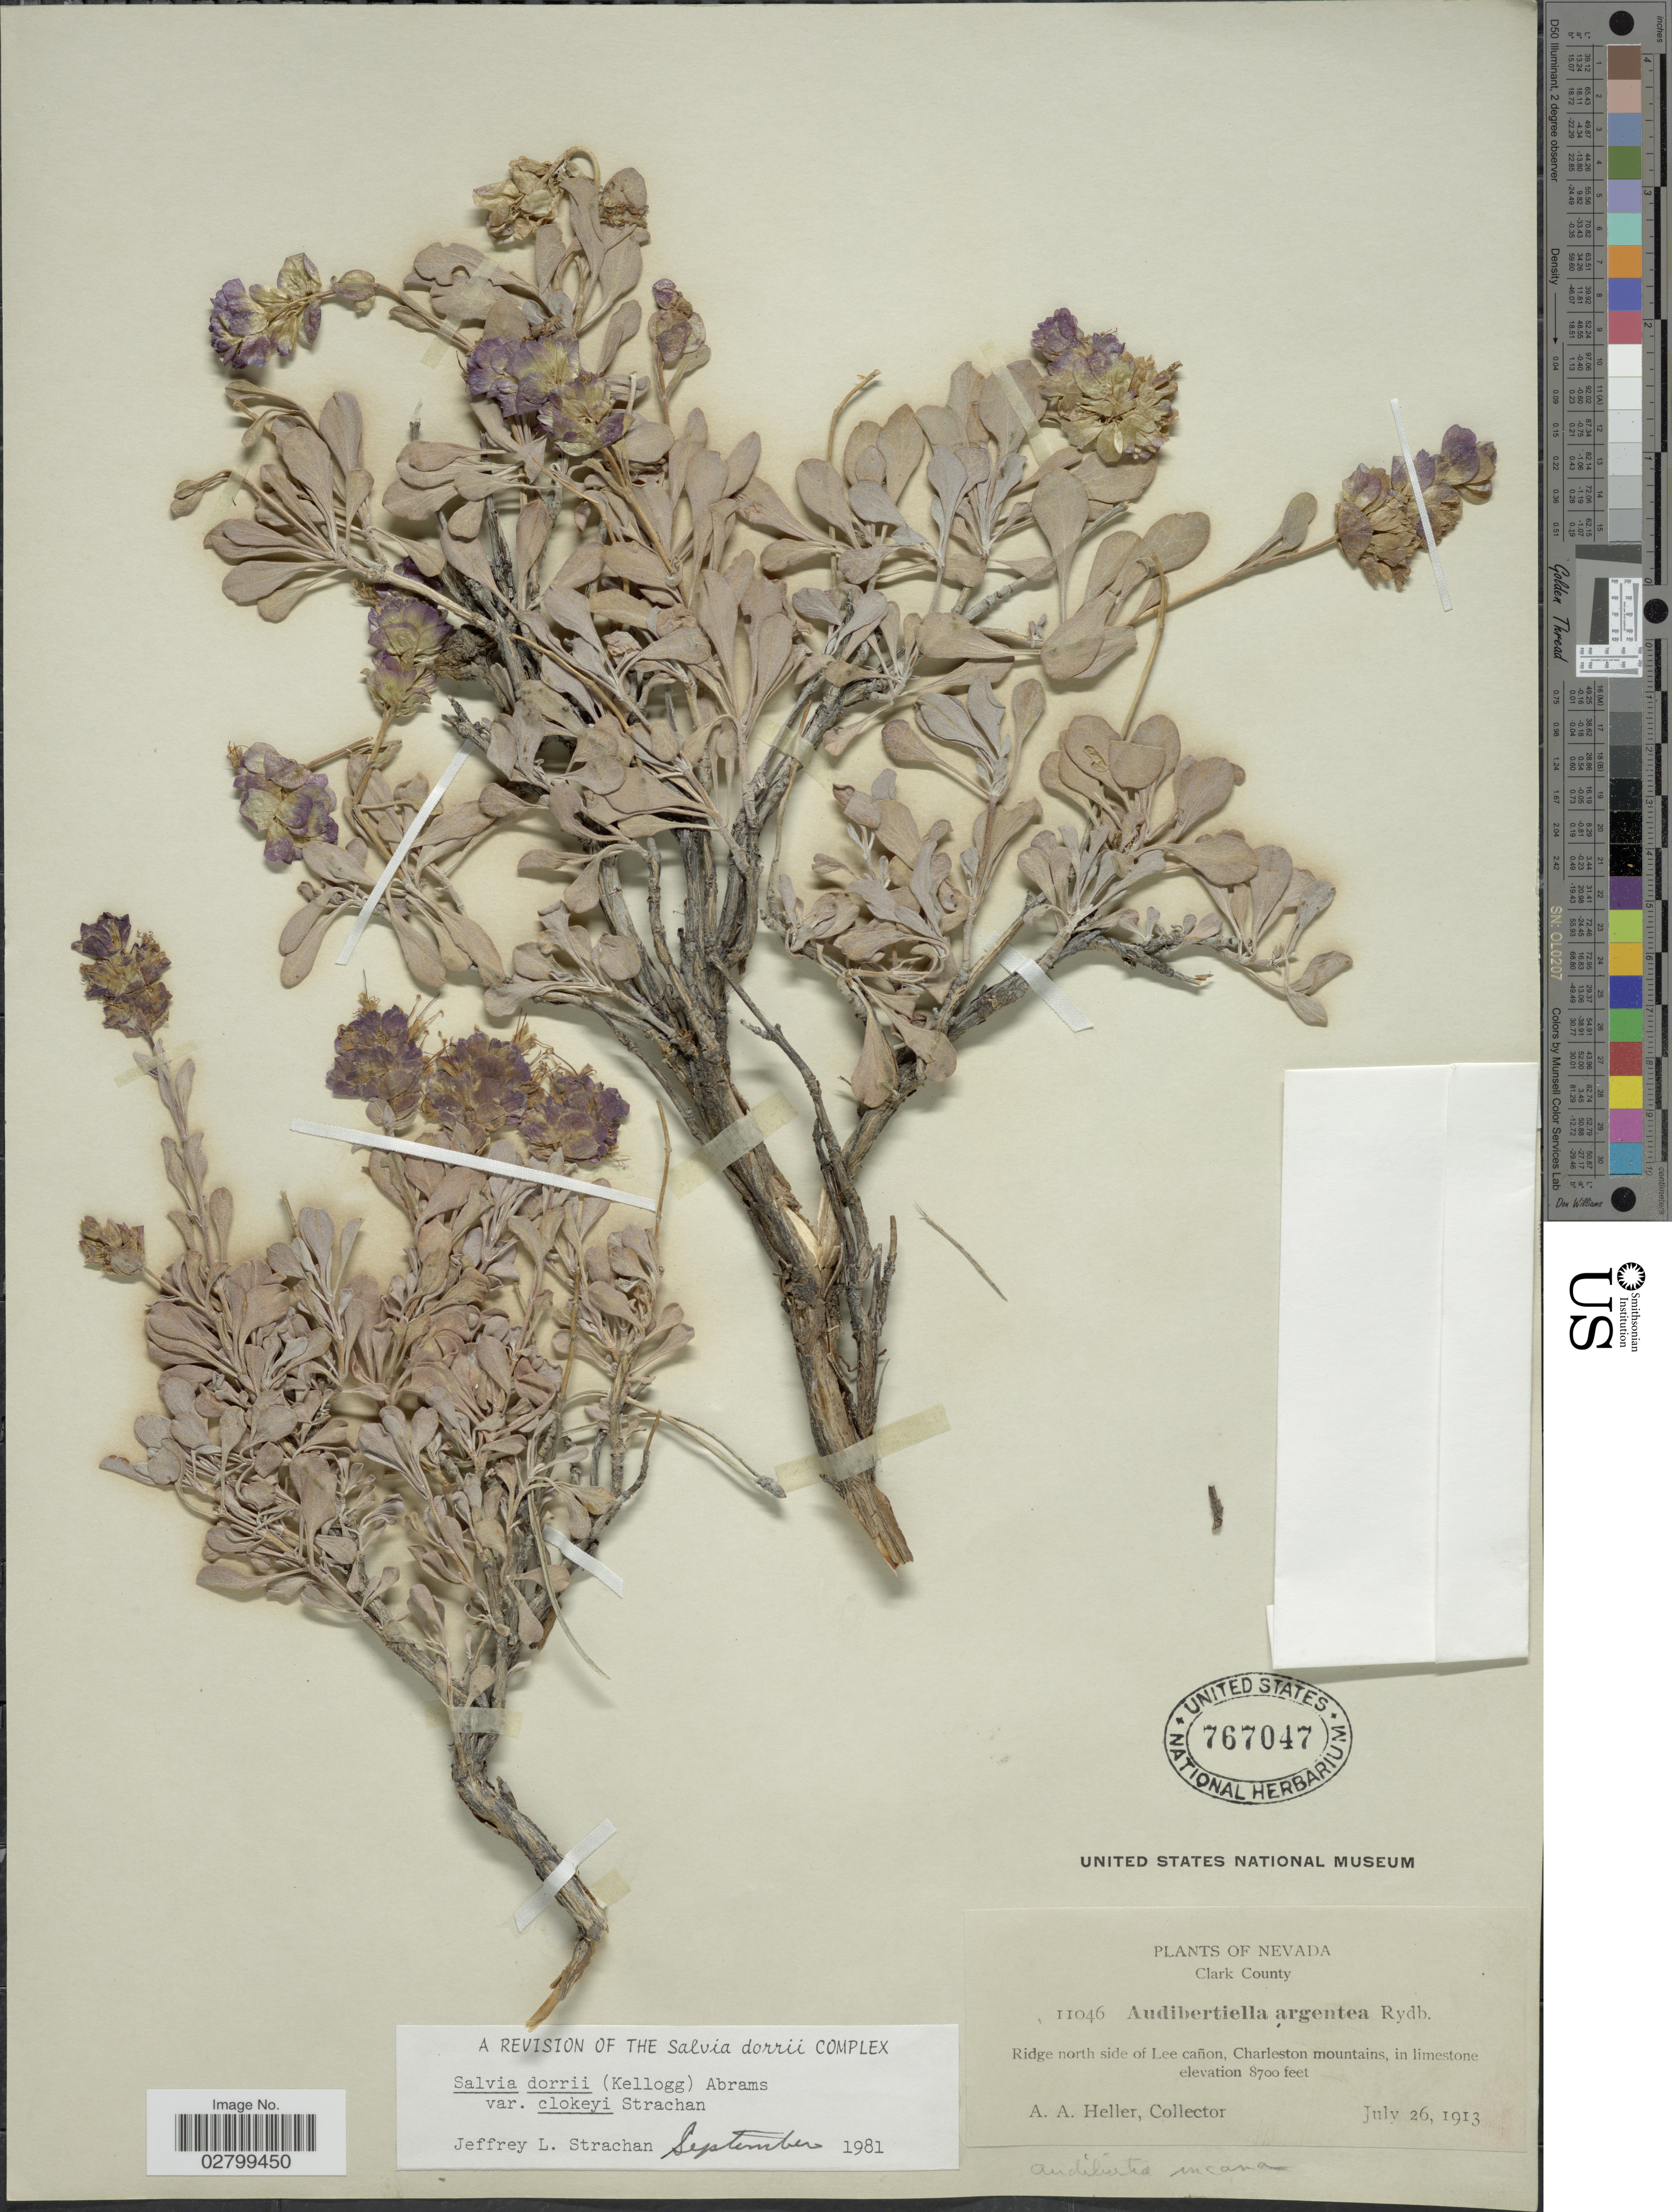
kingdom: Plantae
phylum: Tracheophyta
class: Magnoliopsida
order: Lamiales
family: Lamiaceae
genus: Salvia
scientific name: Salvia dorrii var. clokeyi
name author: Strachan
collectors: A. A. Heller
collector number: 11046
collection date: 1913-07-26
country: United States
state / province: Nevada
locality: Clark County. Ridge north side of Lee cañon, Charleston mountains, in limestone.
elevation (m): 2652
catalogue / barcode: US 767047